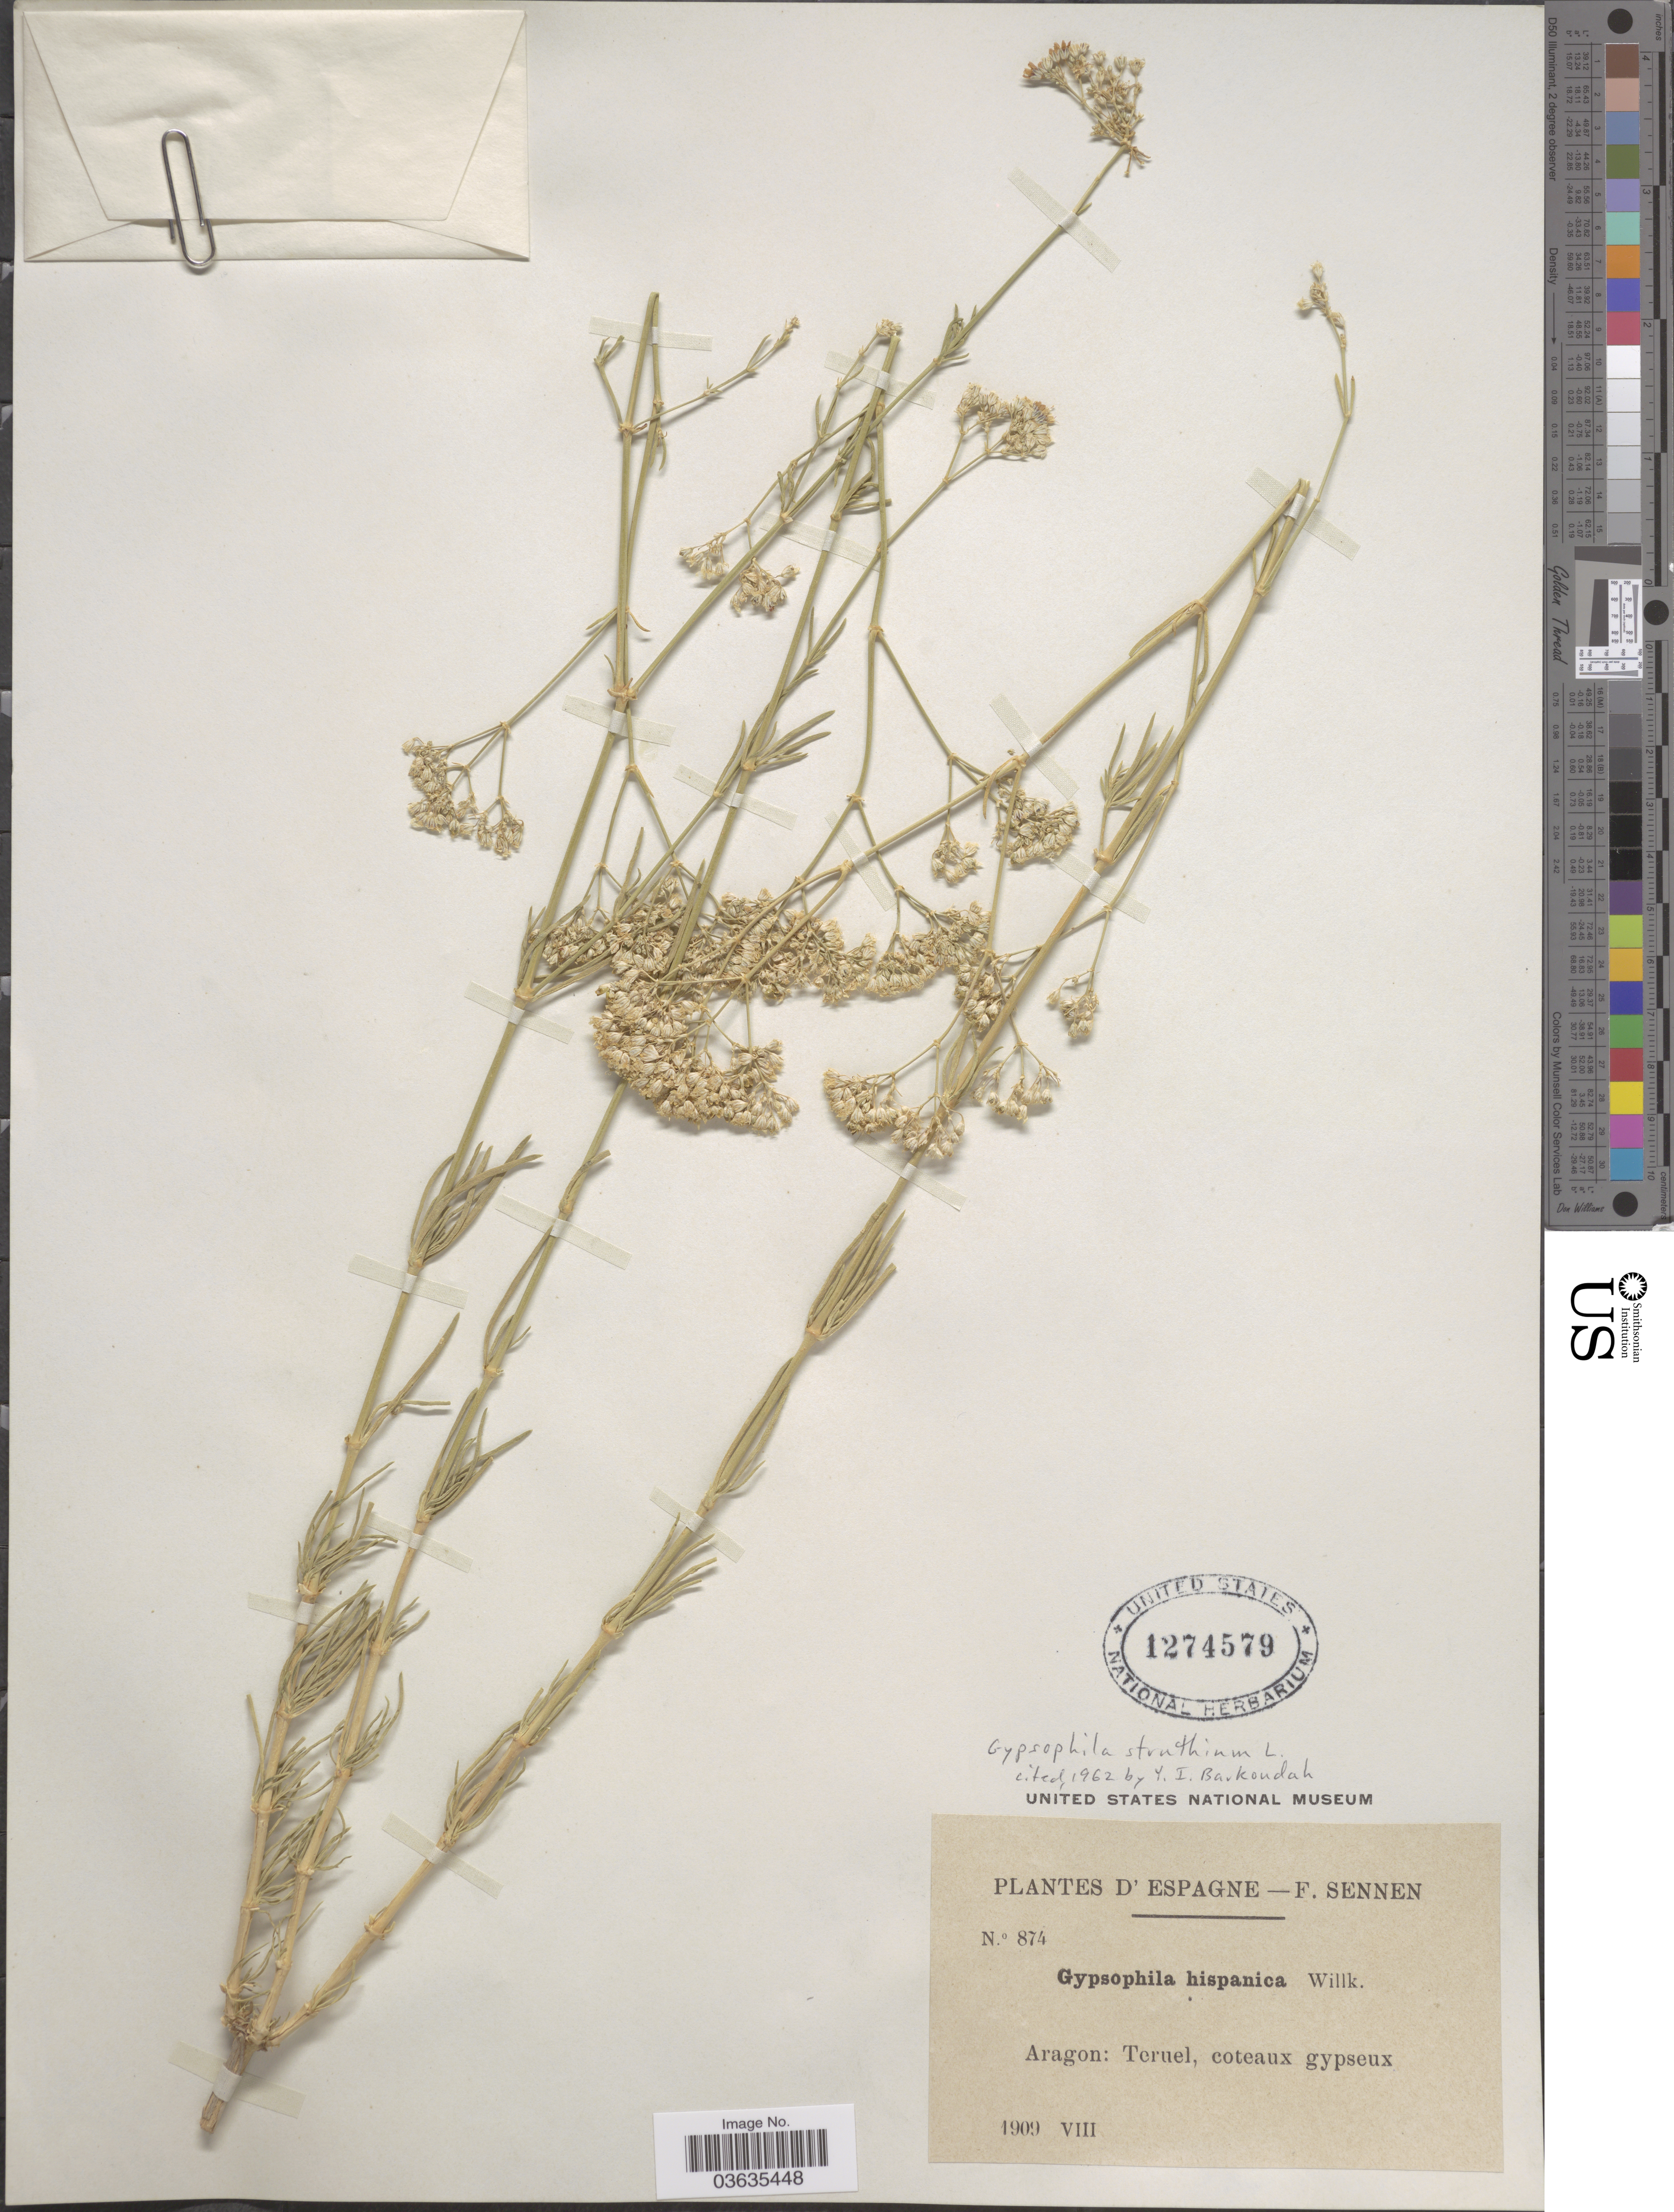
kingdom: Plantae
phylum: Tracheophyta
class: Magnoliopsida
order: Caryophyllales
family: Caryophyllaceae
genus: Gypsophila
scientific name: Gypsophila struthium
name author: Loefl.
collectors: E. Sennen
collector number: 874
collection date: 1909-08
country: Spain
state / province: Aragón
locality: Teruel. Espagne.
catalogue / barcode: US 1274579